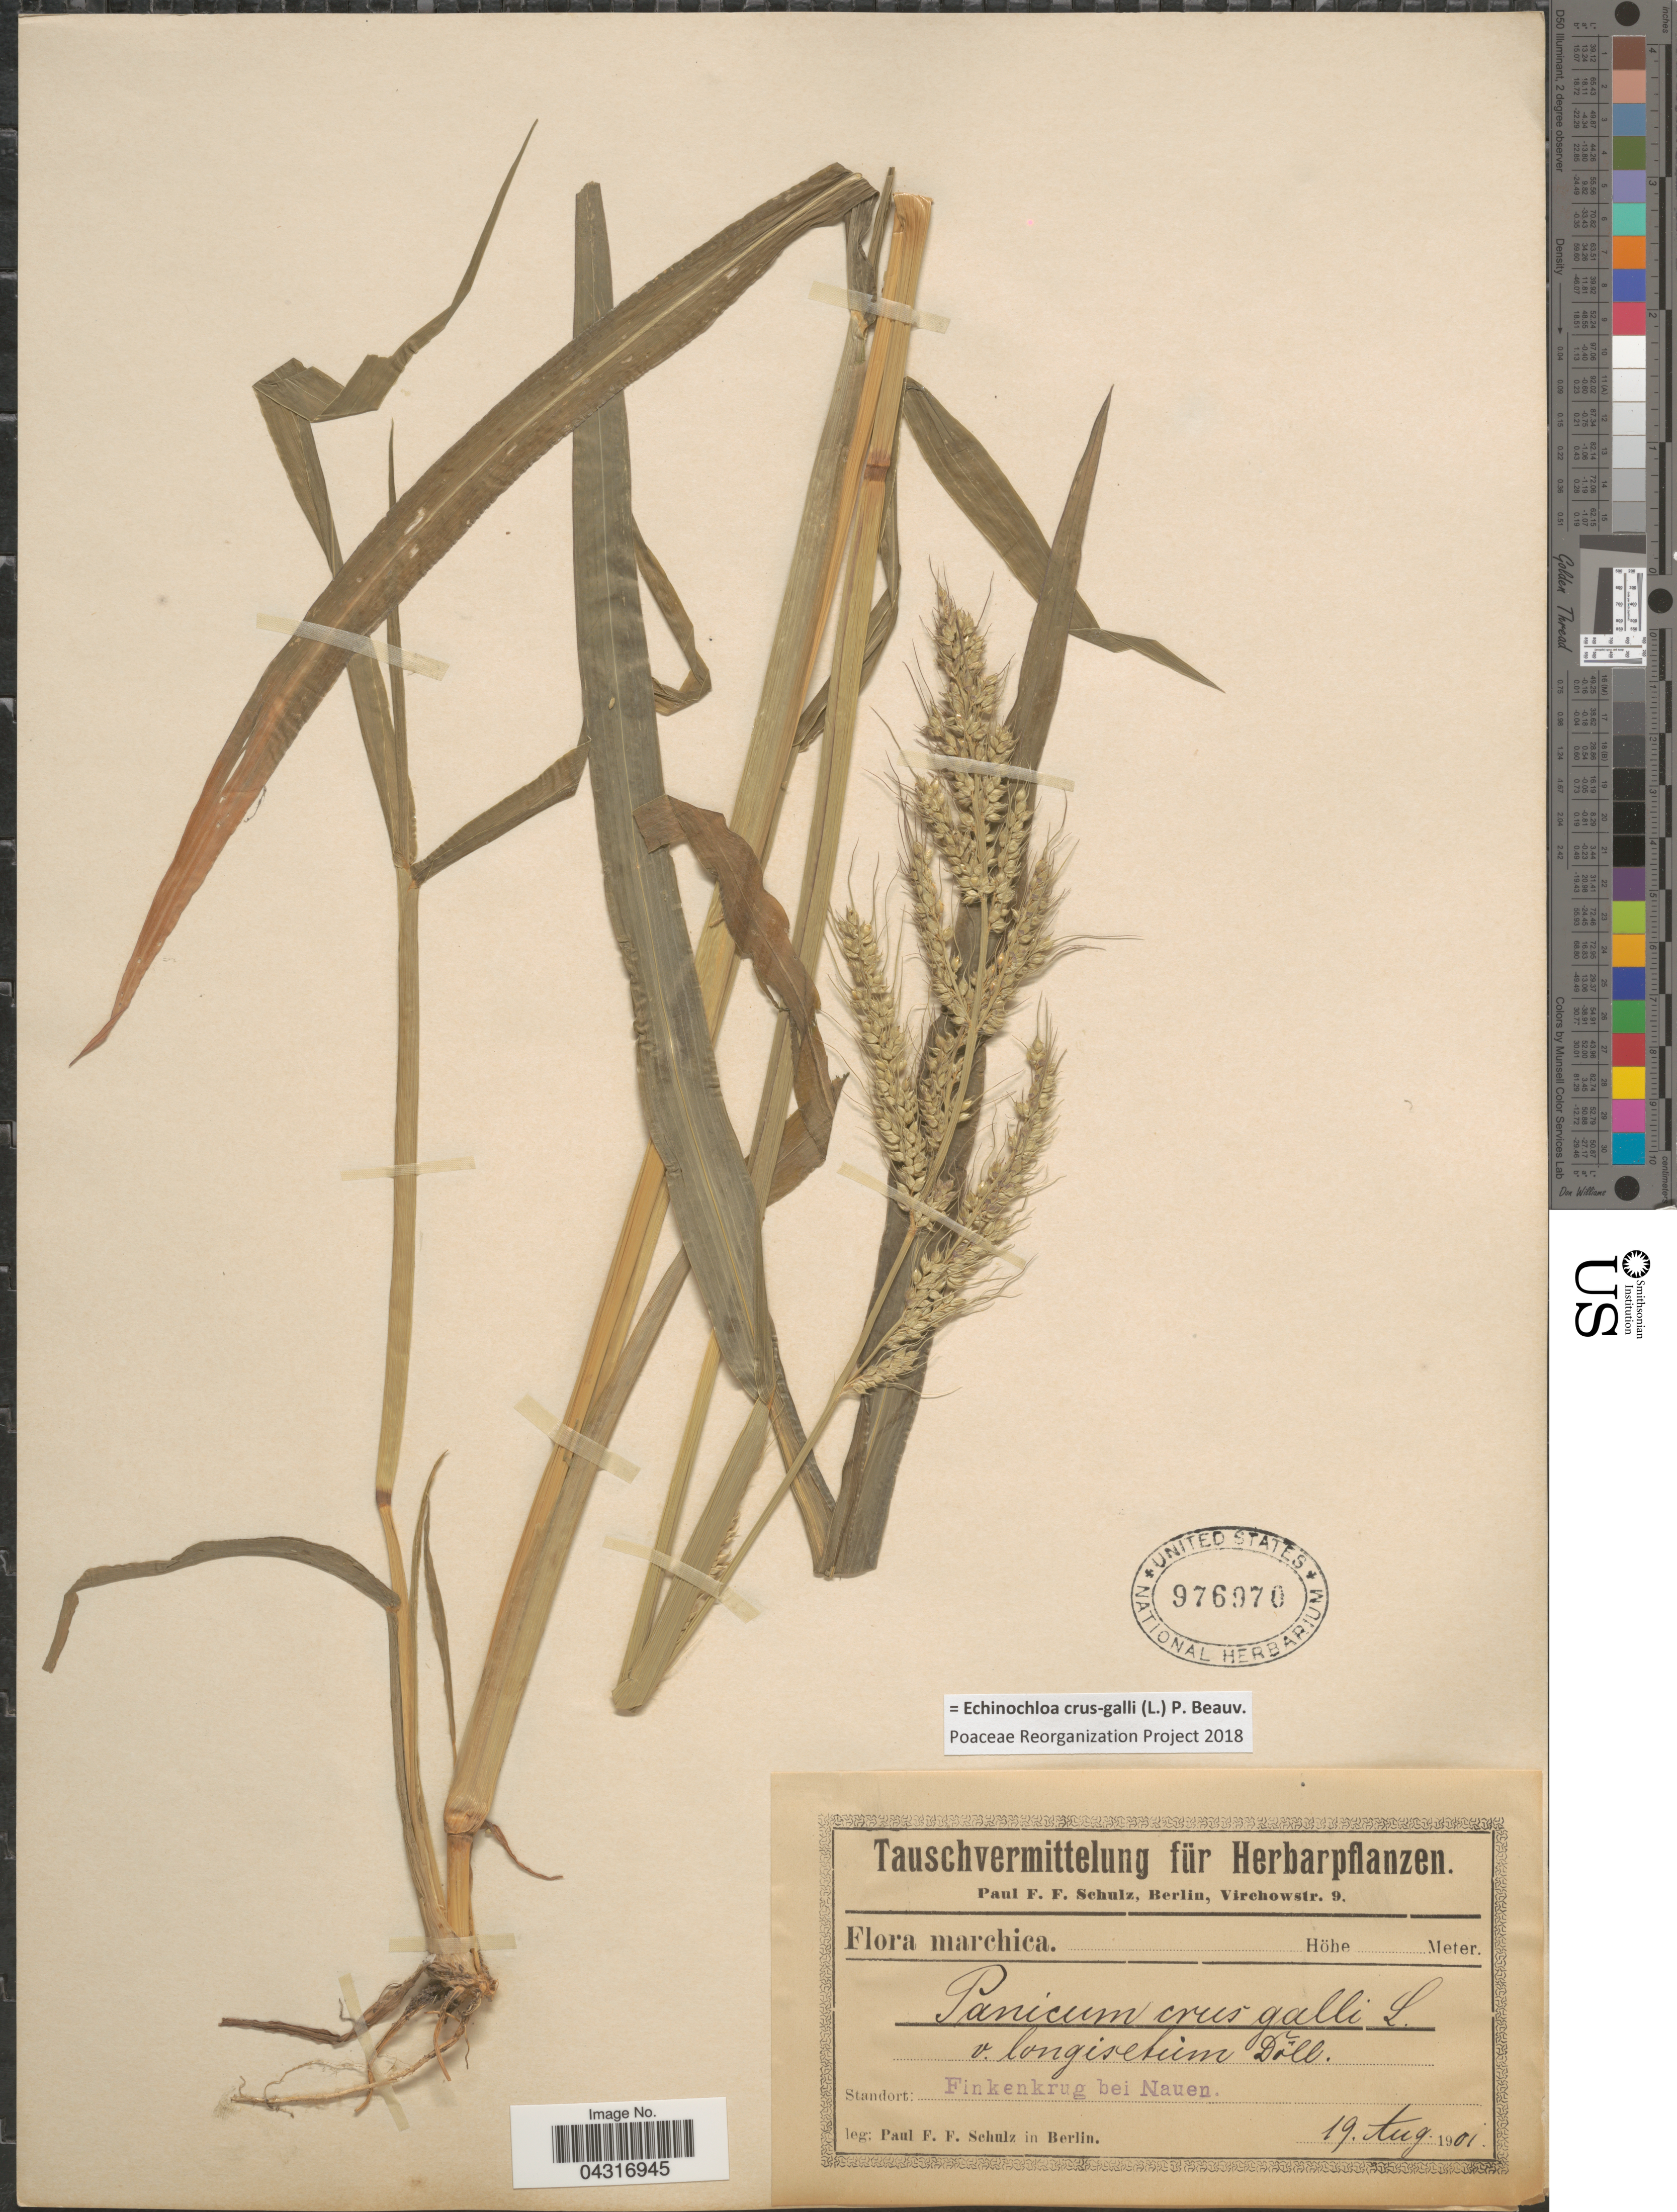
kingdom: Plantae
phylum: Tracheophyta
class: Liliopsida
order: Poales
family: Poaceae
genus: Echinochloa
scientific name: Echinochloa crus-galli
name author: (L.) P. Beauv.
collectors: P. F. Schulz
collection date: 1901-08-19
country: Germany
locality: Flora Marchica. Finkenkrug bei Nauen.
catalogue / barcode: US 976970